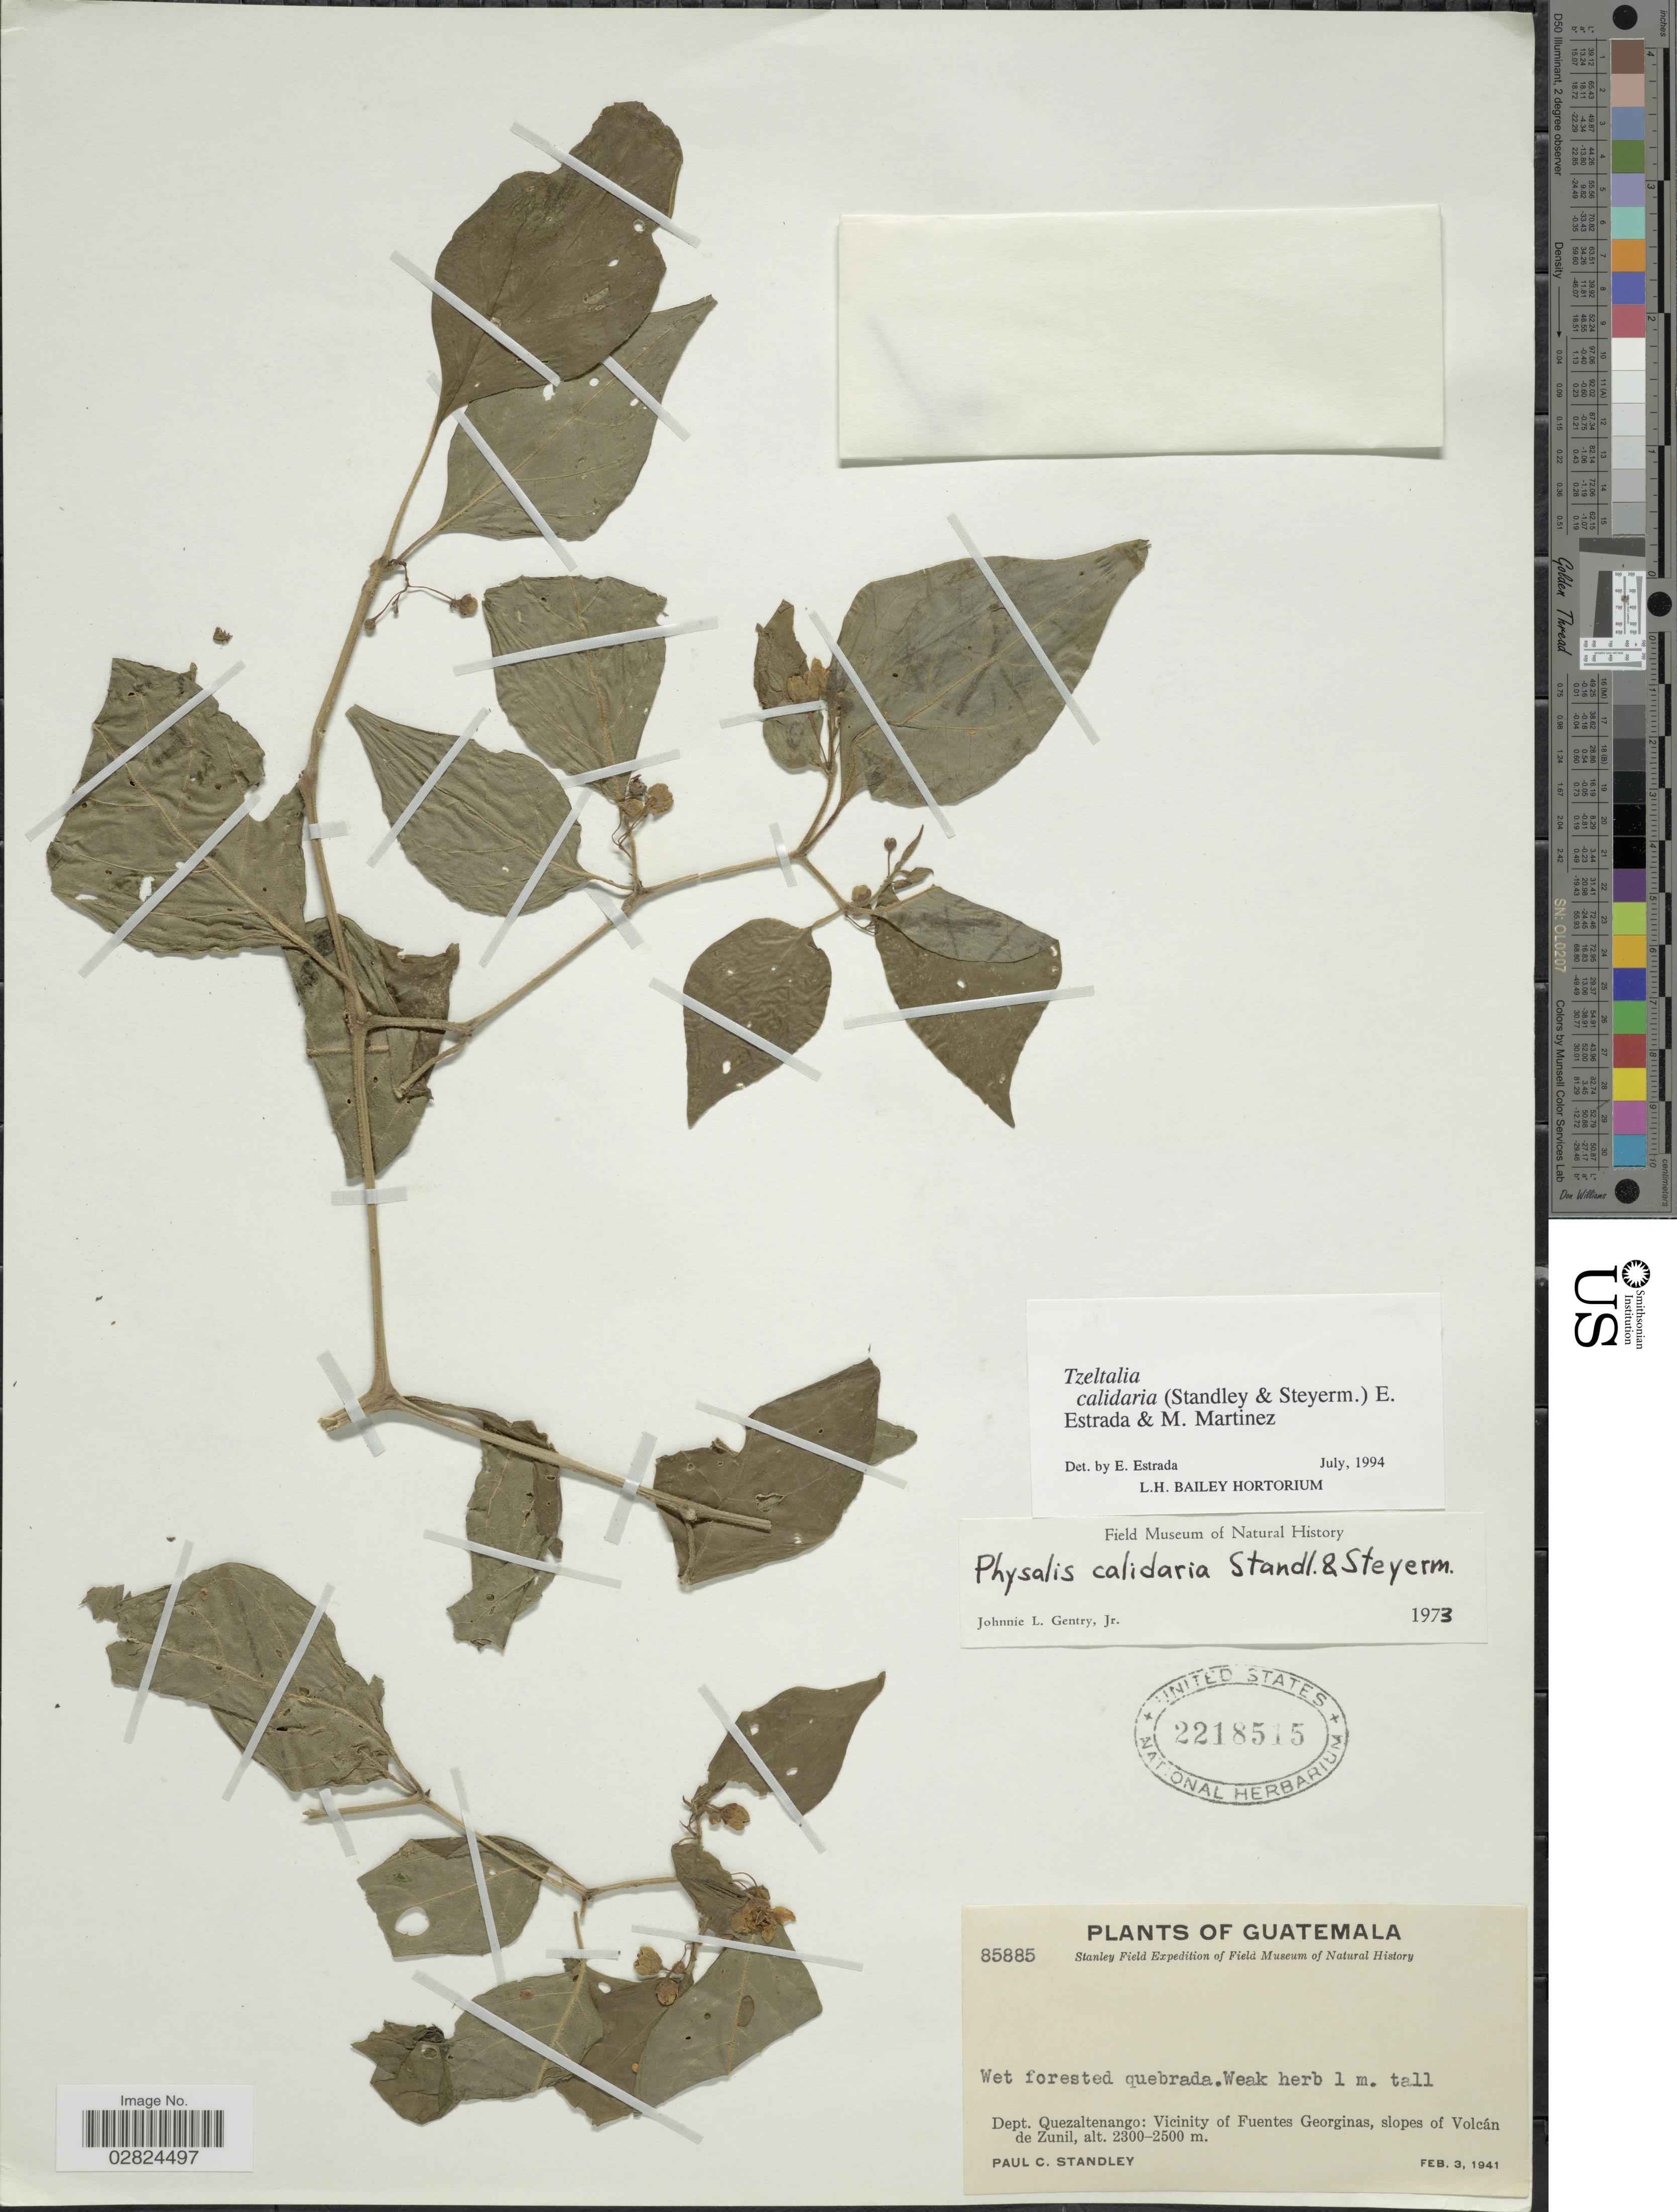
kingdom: Plantae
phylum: Tracheophyta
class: Magnoliopsida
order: Solanales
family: Solanaceae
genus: Physalis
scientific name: Physalis calidaria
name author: Standl. & Steyerm.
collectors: P. C. Standley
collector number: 85885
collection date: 1941-02-03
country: Guatemala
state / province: Quetzaltenango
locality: Dept. Quezaltenango: Vicinity of Fuentes Georginas, slopes of Volcán de Zunil.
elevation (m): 2300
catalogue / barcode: US 2218515